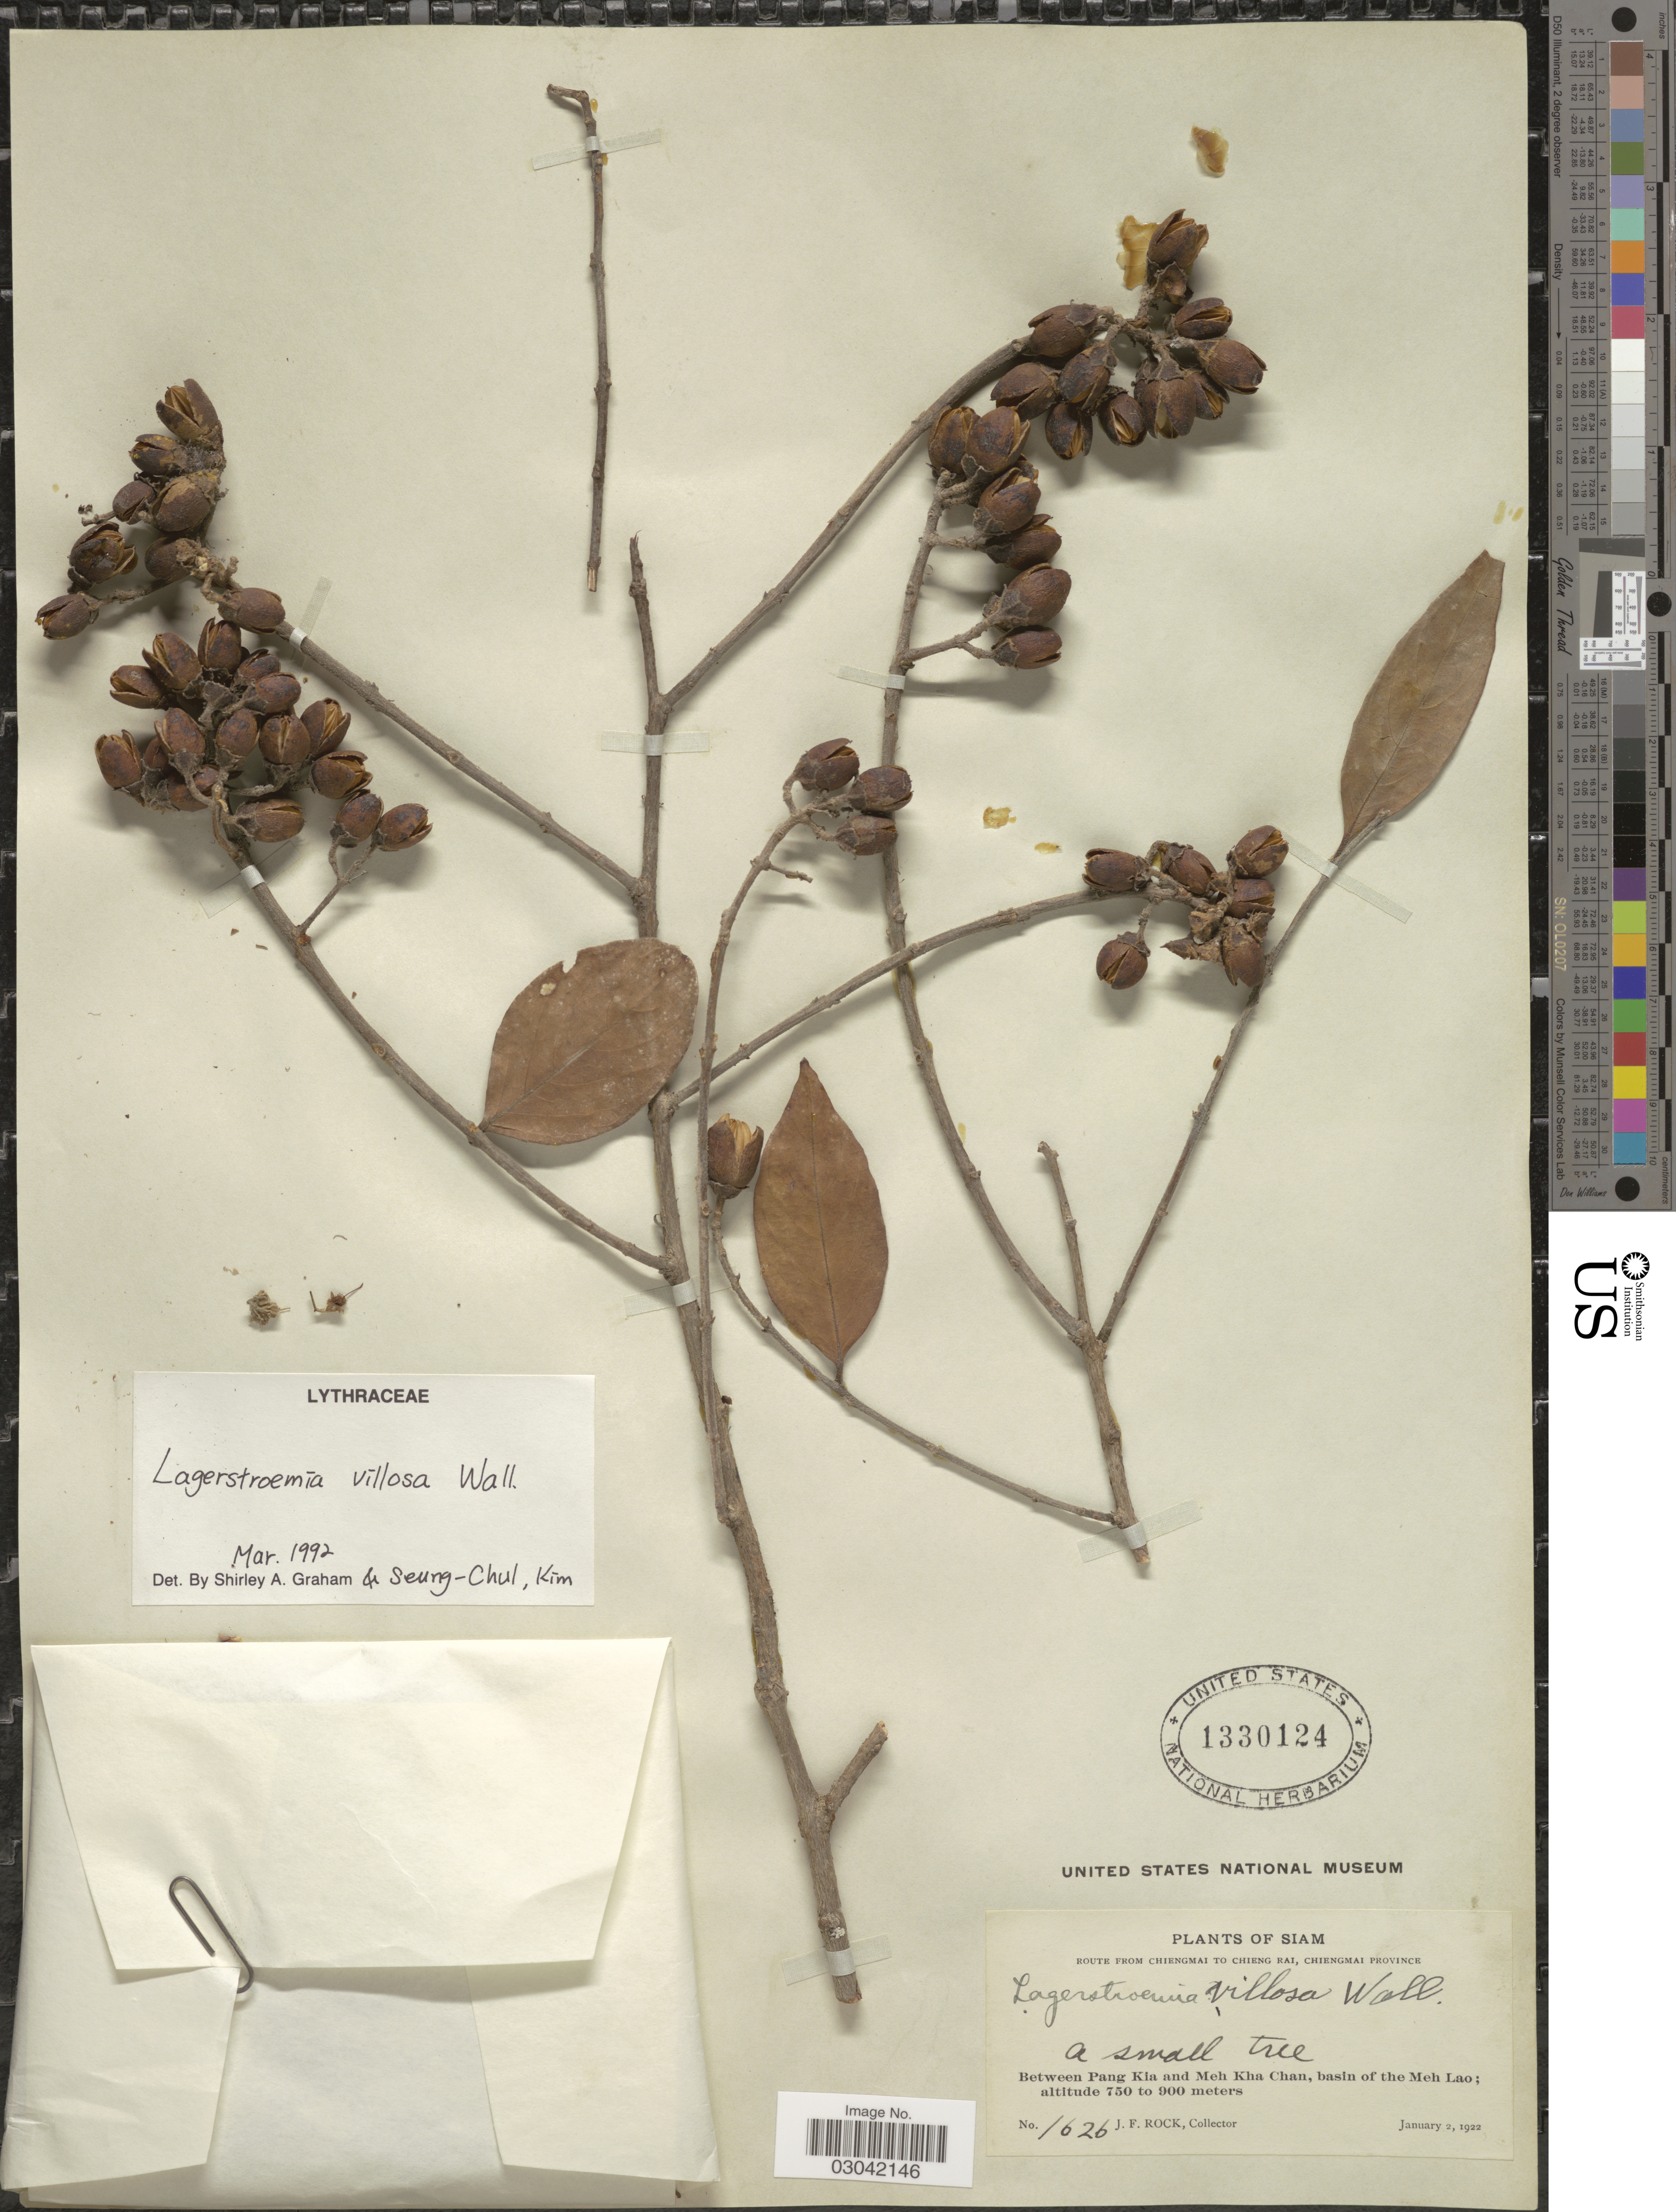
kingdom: Plantae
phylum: Tracheophyta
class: Magnoliopsida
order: Myrtales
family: Lythraceae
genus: Lagerstroemia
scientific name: Lagerstroemia villosa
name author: Wall. ex Kurz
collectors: J. Rock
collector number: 1626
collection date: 1922-01-02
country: Thailand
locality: Siam. Route from Chiengmai to Chieng Rai, Chiengmai Province. Between Pang Kia and Meh Kha Chan, basin of the Meh Lao.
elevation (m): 750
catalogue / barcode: US 1330124